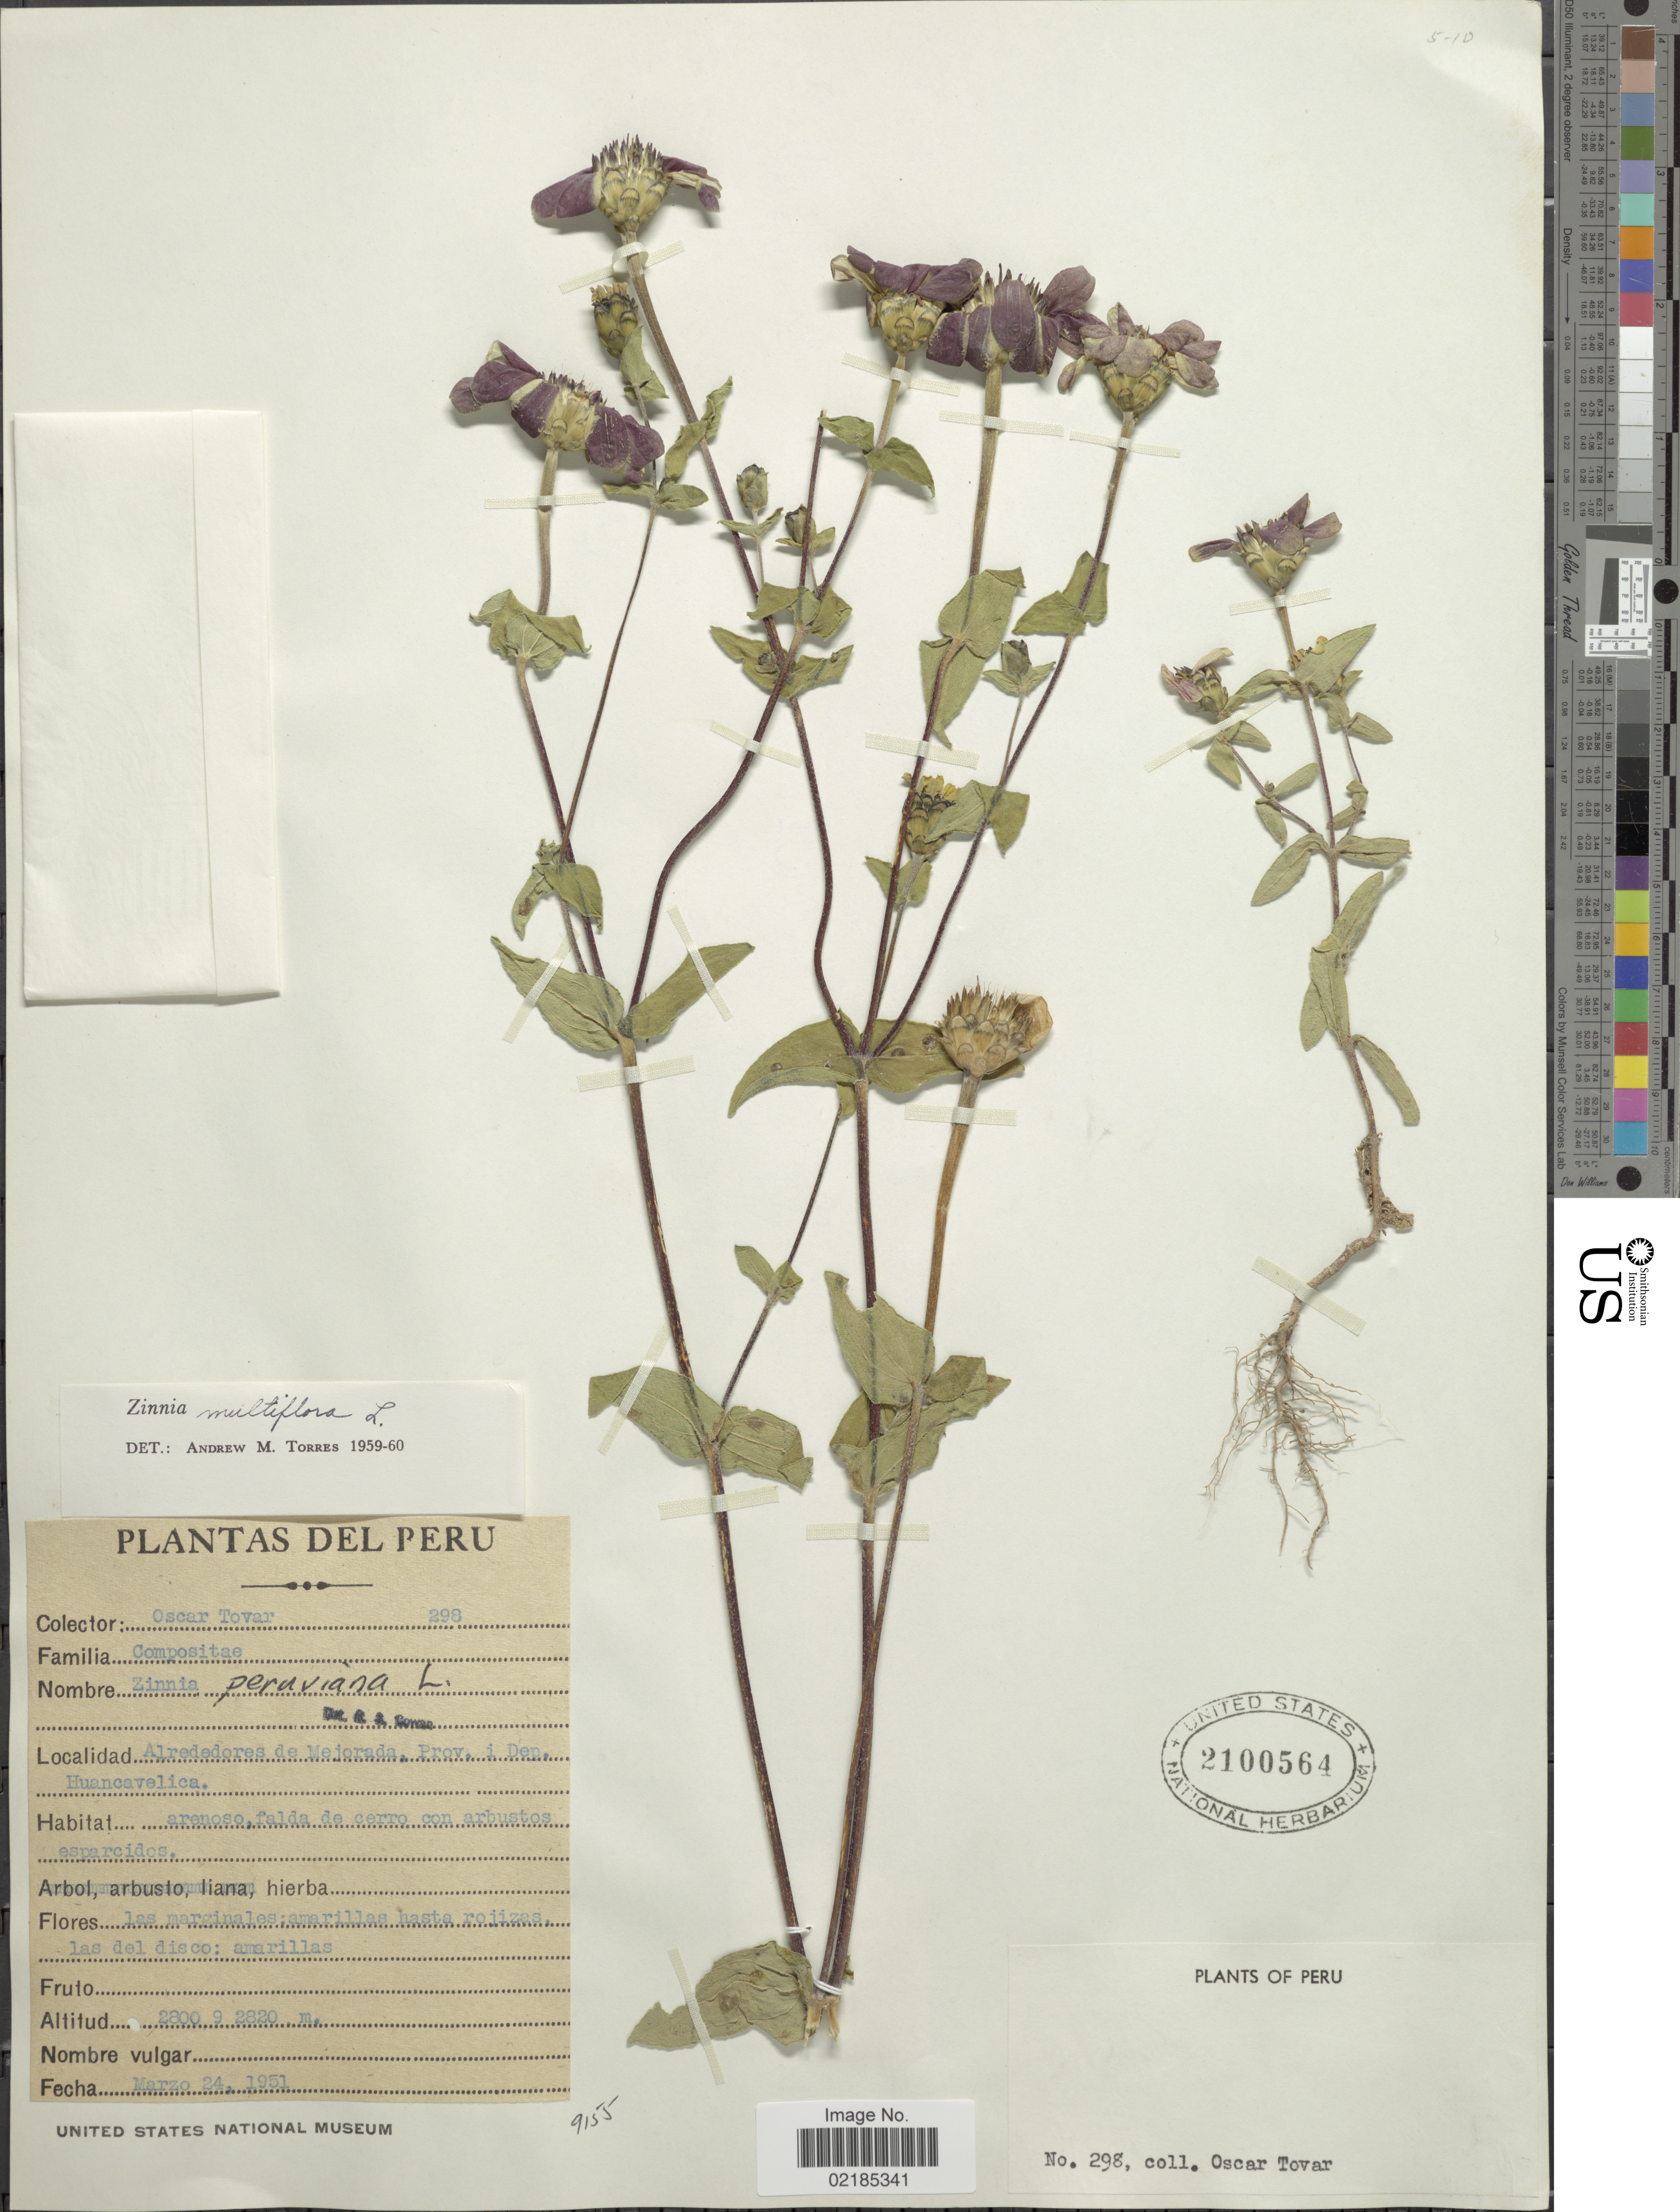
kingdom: Plantae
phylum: Tracheophyta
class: Magnoliopsida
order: Asterales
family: Asteraceae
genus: Zinnia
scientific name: Zinnia multiflora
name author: L.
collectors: Ó. Tovar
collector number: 298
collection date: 1951-03-24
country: Peru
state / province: Huancavelica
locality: Alrededores de Mejorada. Prov. i Dep.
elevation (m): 2800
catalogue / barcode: US 2100564